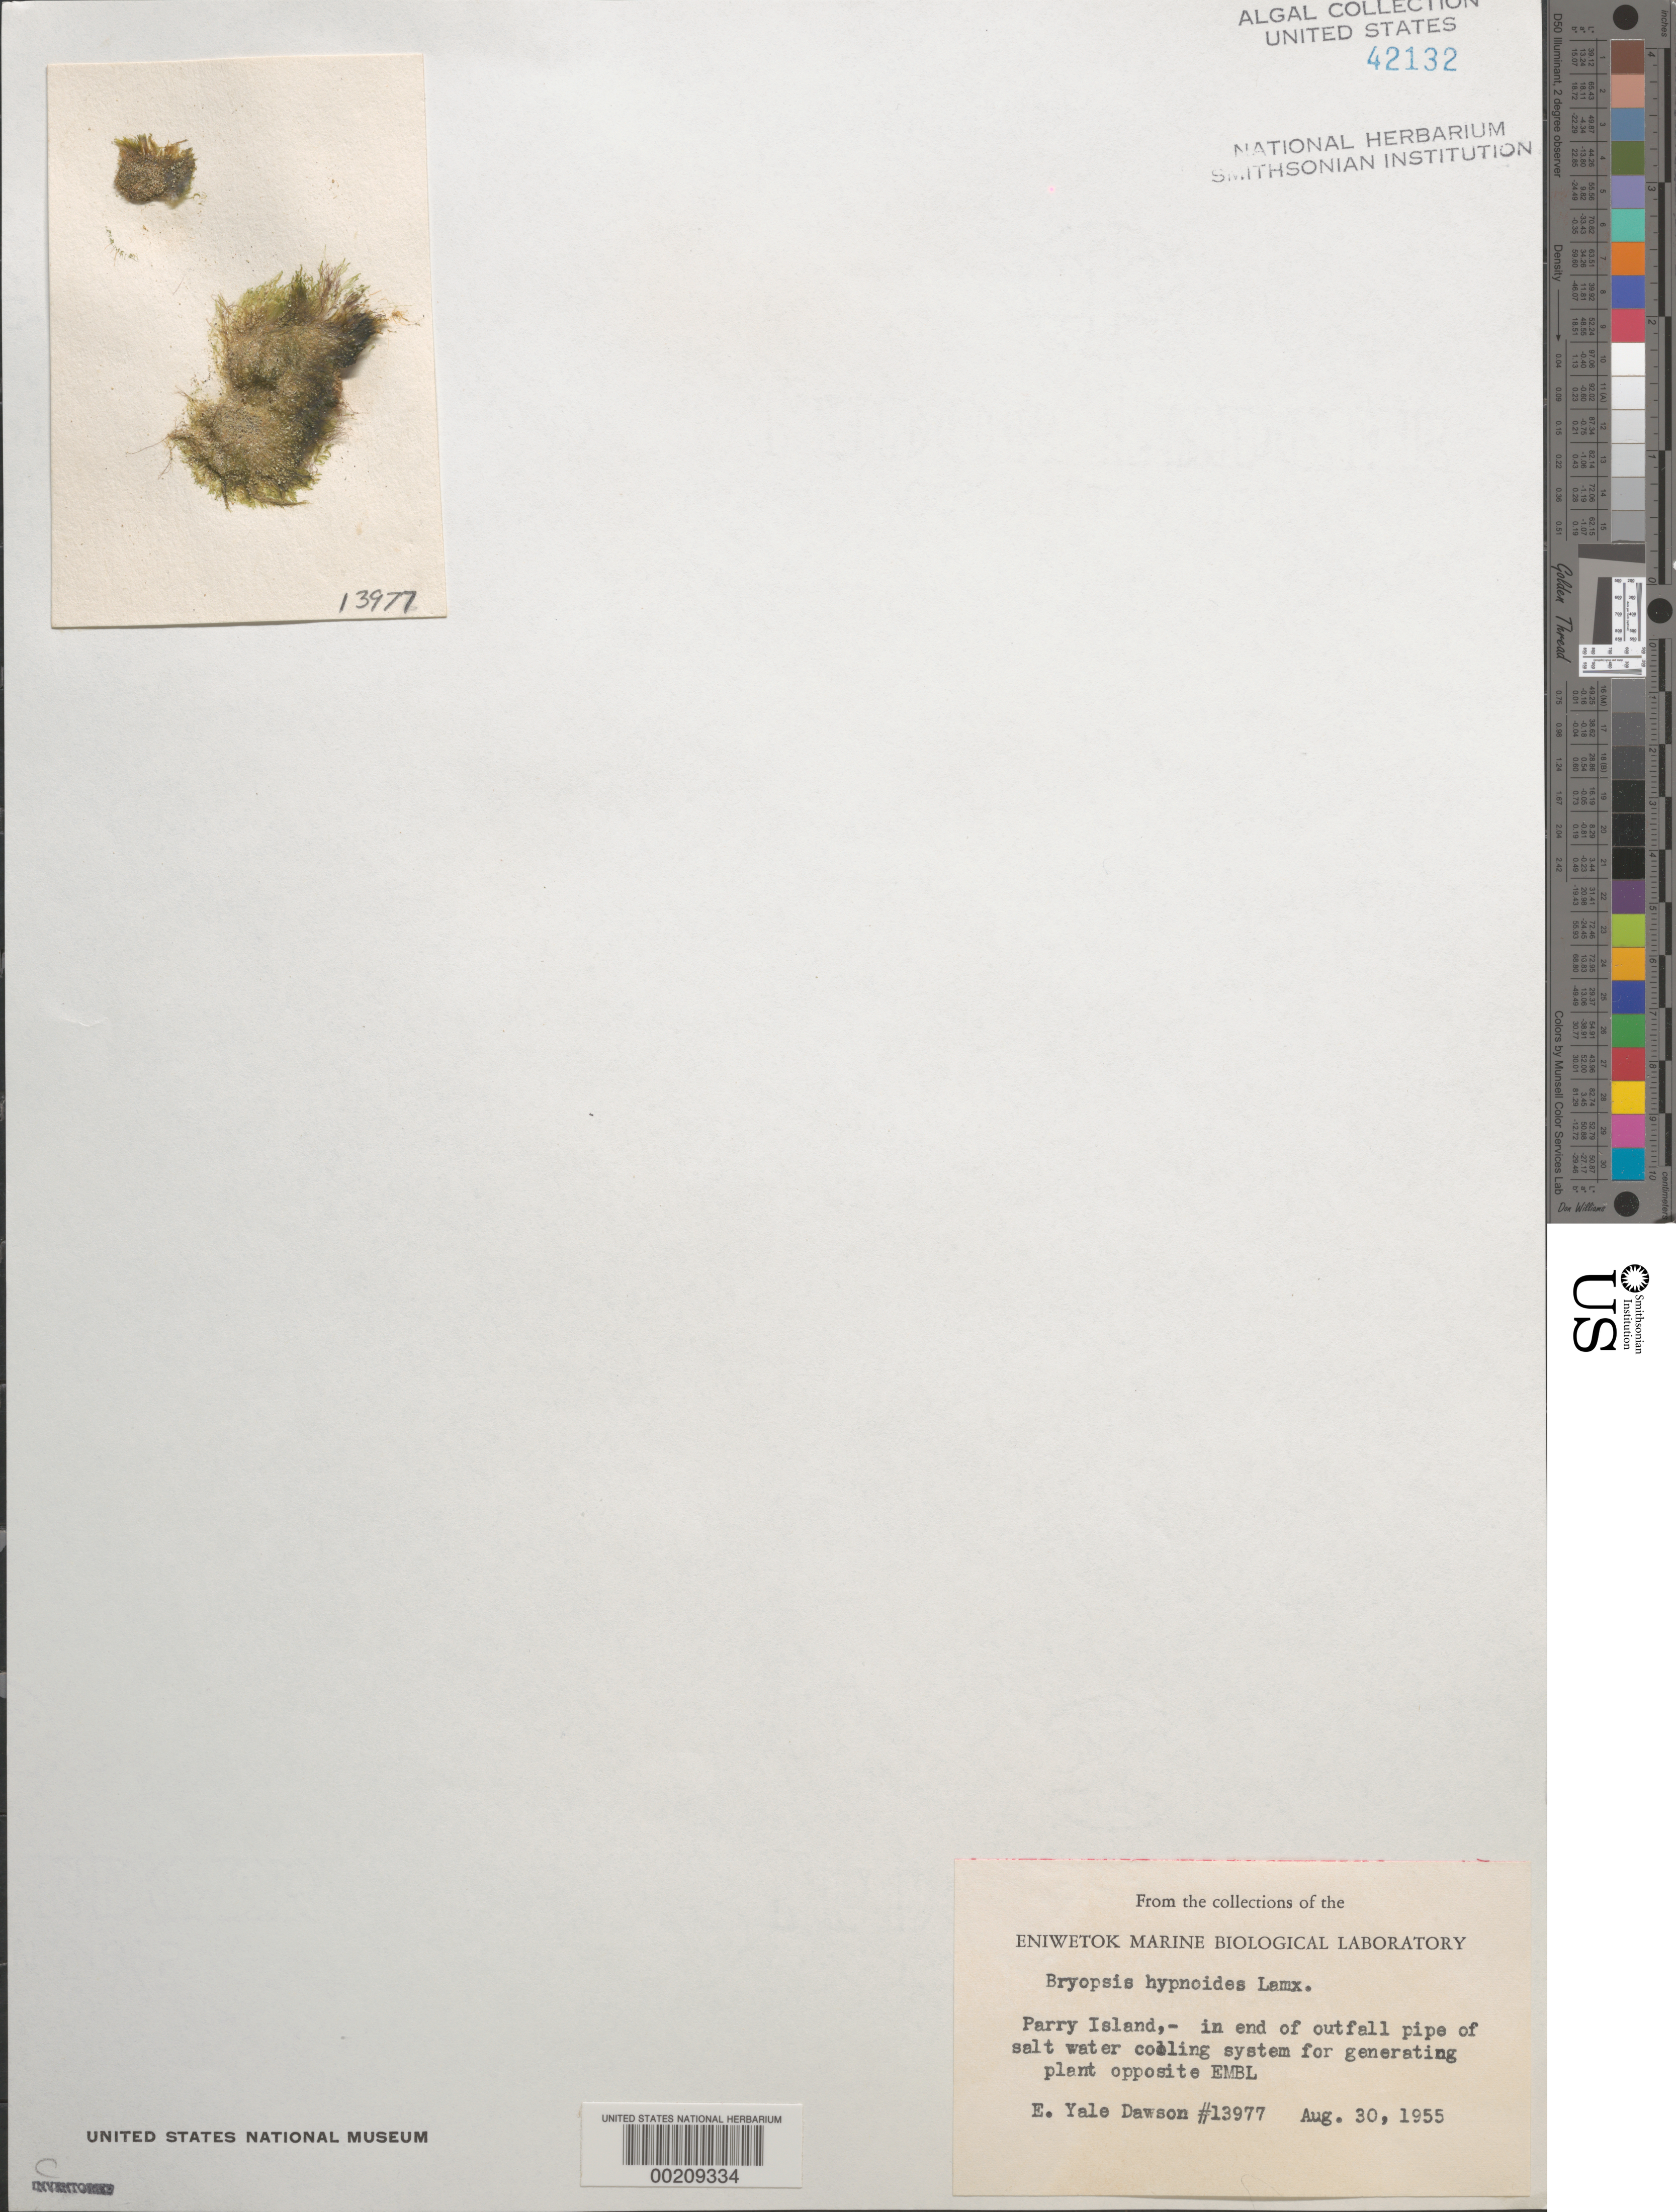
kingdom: Plantae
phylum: Chlorophyta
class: Ulvophyceae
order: Bryopsidales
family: Bryopsidaceae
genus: Bryopsis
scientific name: Bryopsis hypnoides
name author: J.V.Lamouroux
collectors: E. Y. Dawson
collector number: EYD 13977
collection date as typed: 30 Aug 1955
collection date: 1955-08-30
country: Marshall Islands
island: Enewetak [Eniwetok] Atoll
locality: Parry Islet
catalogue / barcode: US 42132